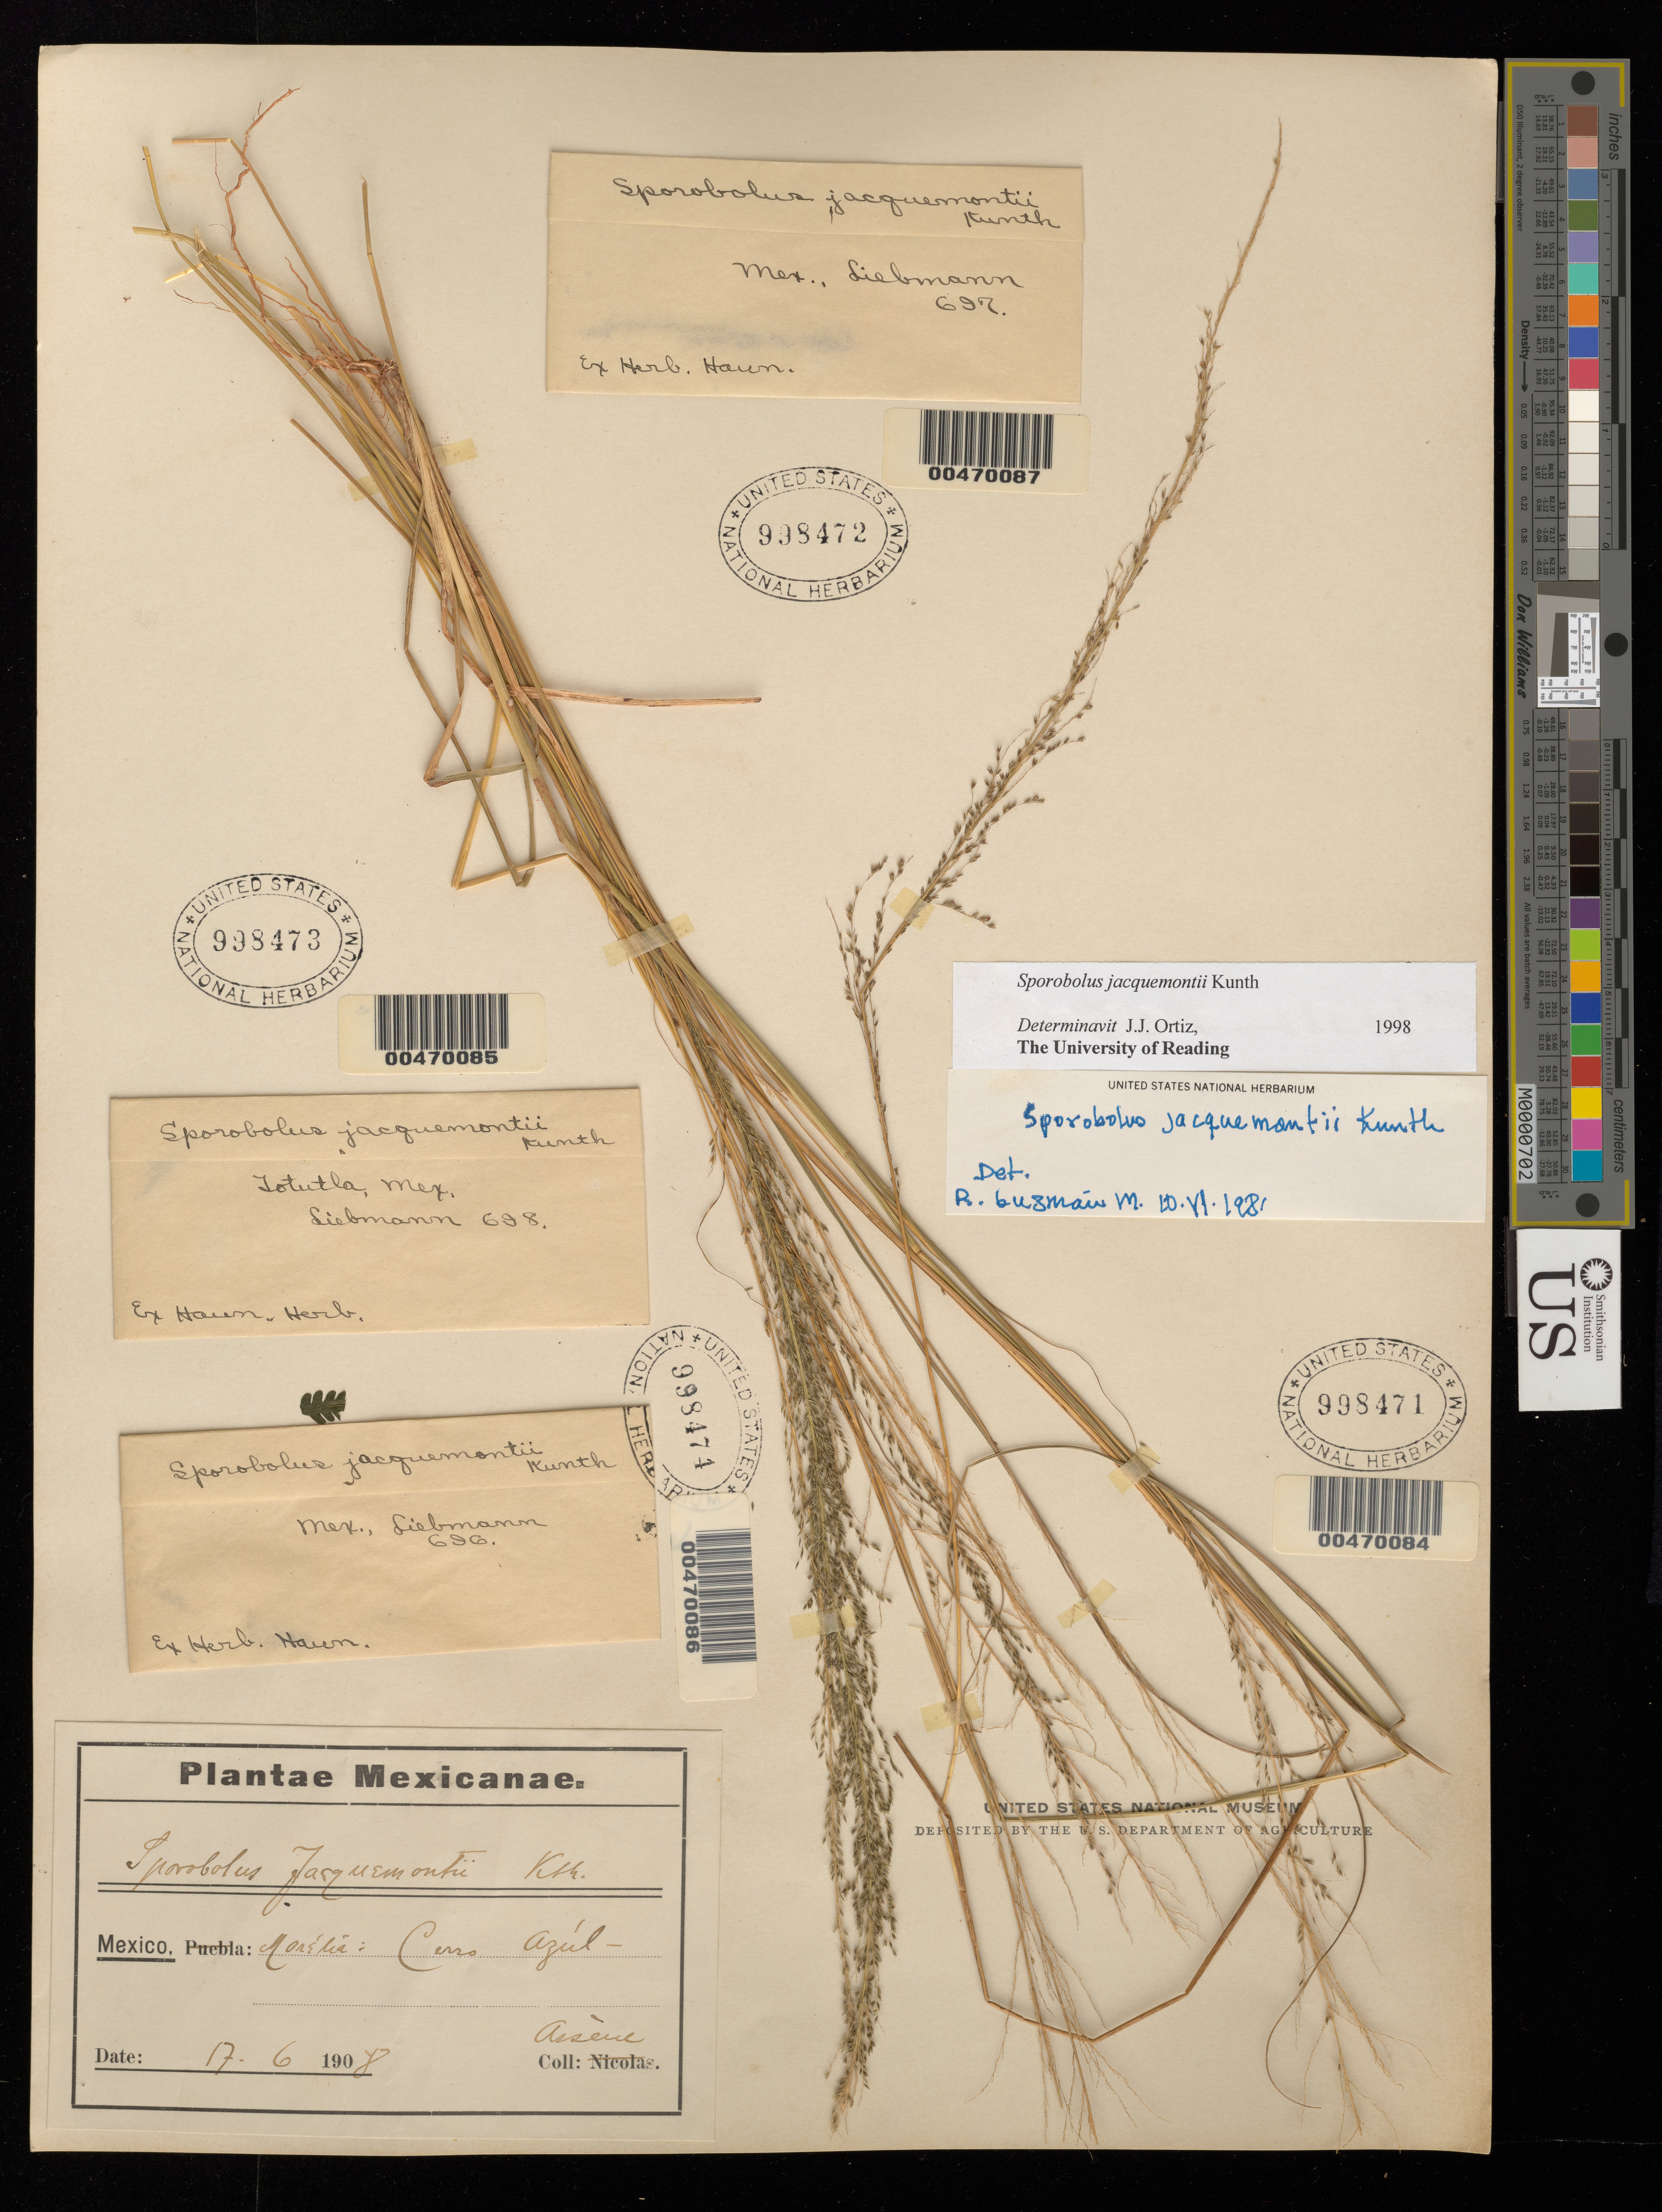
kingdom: Plantae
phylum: Tracheophyta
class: Liliopsida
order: Poales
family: Poaceae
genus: Sporobolus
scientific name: Sporobolus jacquemontii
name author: Kunth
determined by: Guzman-M., R.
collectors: Bro. G. Arsène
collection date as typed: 17 Jun 1908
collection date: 1908-06-17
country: Mexico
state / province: Michoacán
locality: Morélia, Cerro Azúl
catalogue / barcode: US 998471